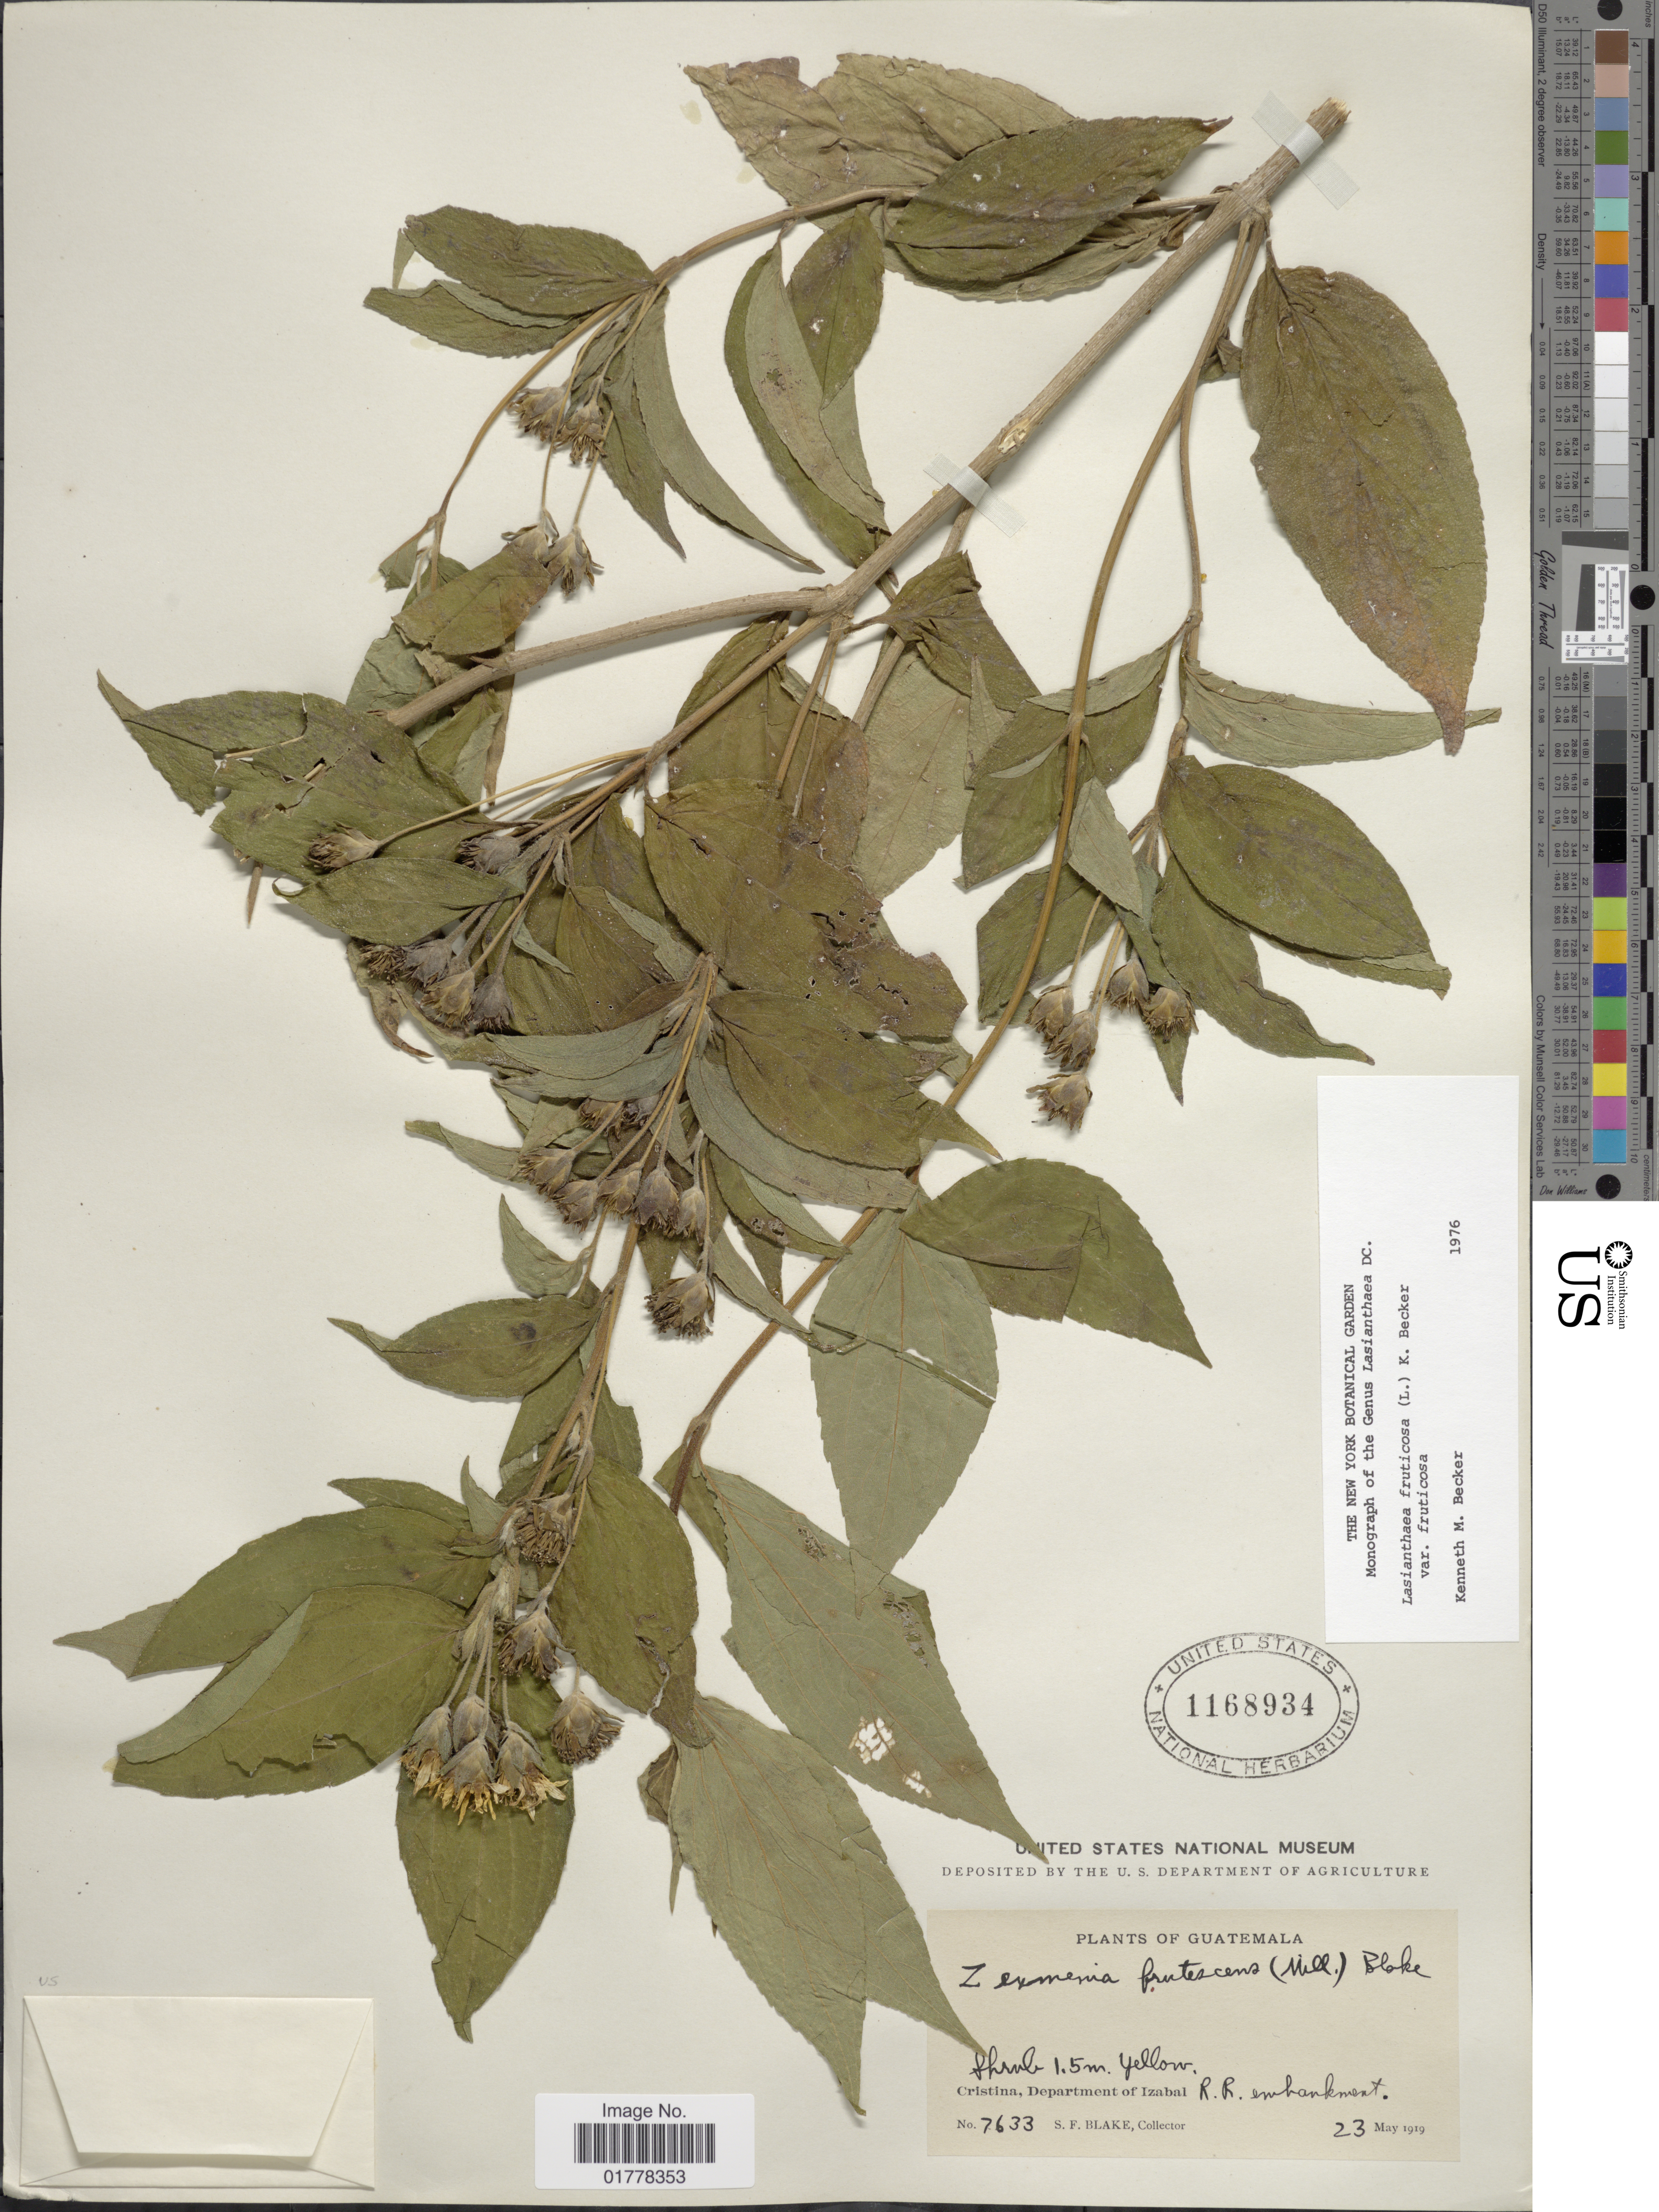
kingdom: Plantae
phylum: Tracheophyta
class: Magnoliopsida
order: Asterales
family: Asteraceae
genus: Lasianthaea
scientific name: Lasianthaea fruticosa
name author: (L.) K.M. Becker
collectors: S. Blake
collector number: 7633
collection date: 1919-05-23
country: Guatemala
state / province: Izabal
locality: Cristian, Department of Izabal. R.R. embankment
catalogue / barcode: US 1168934